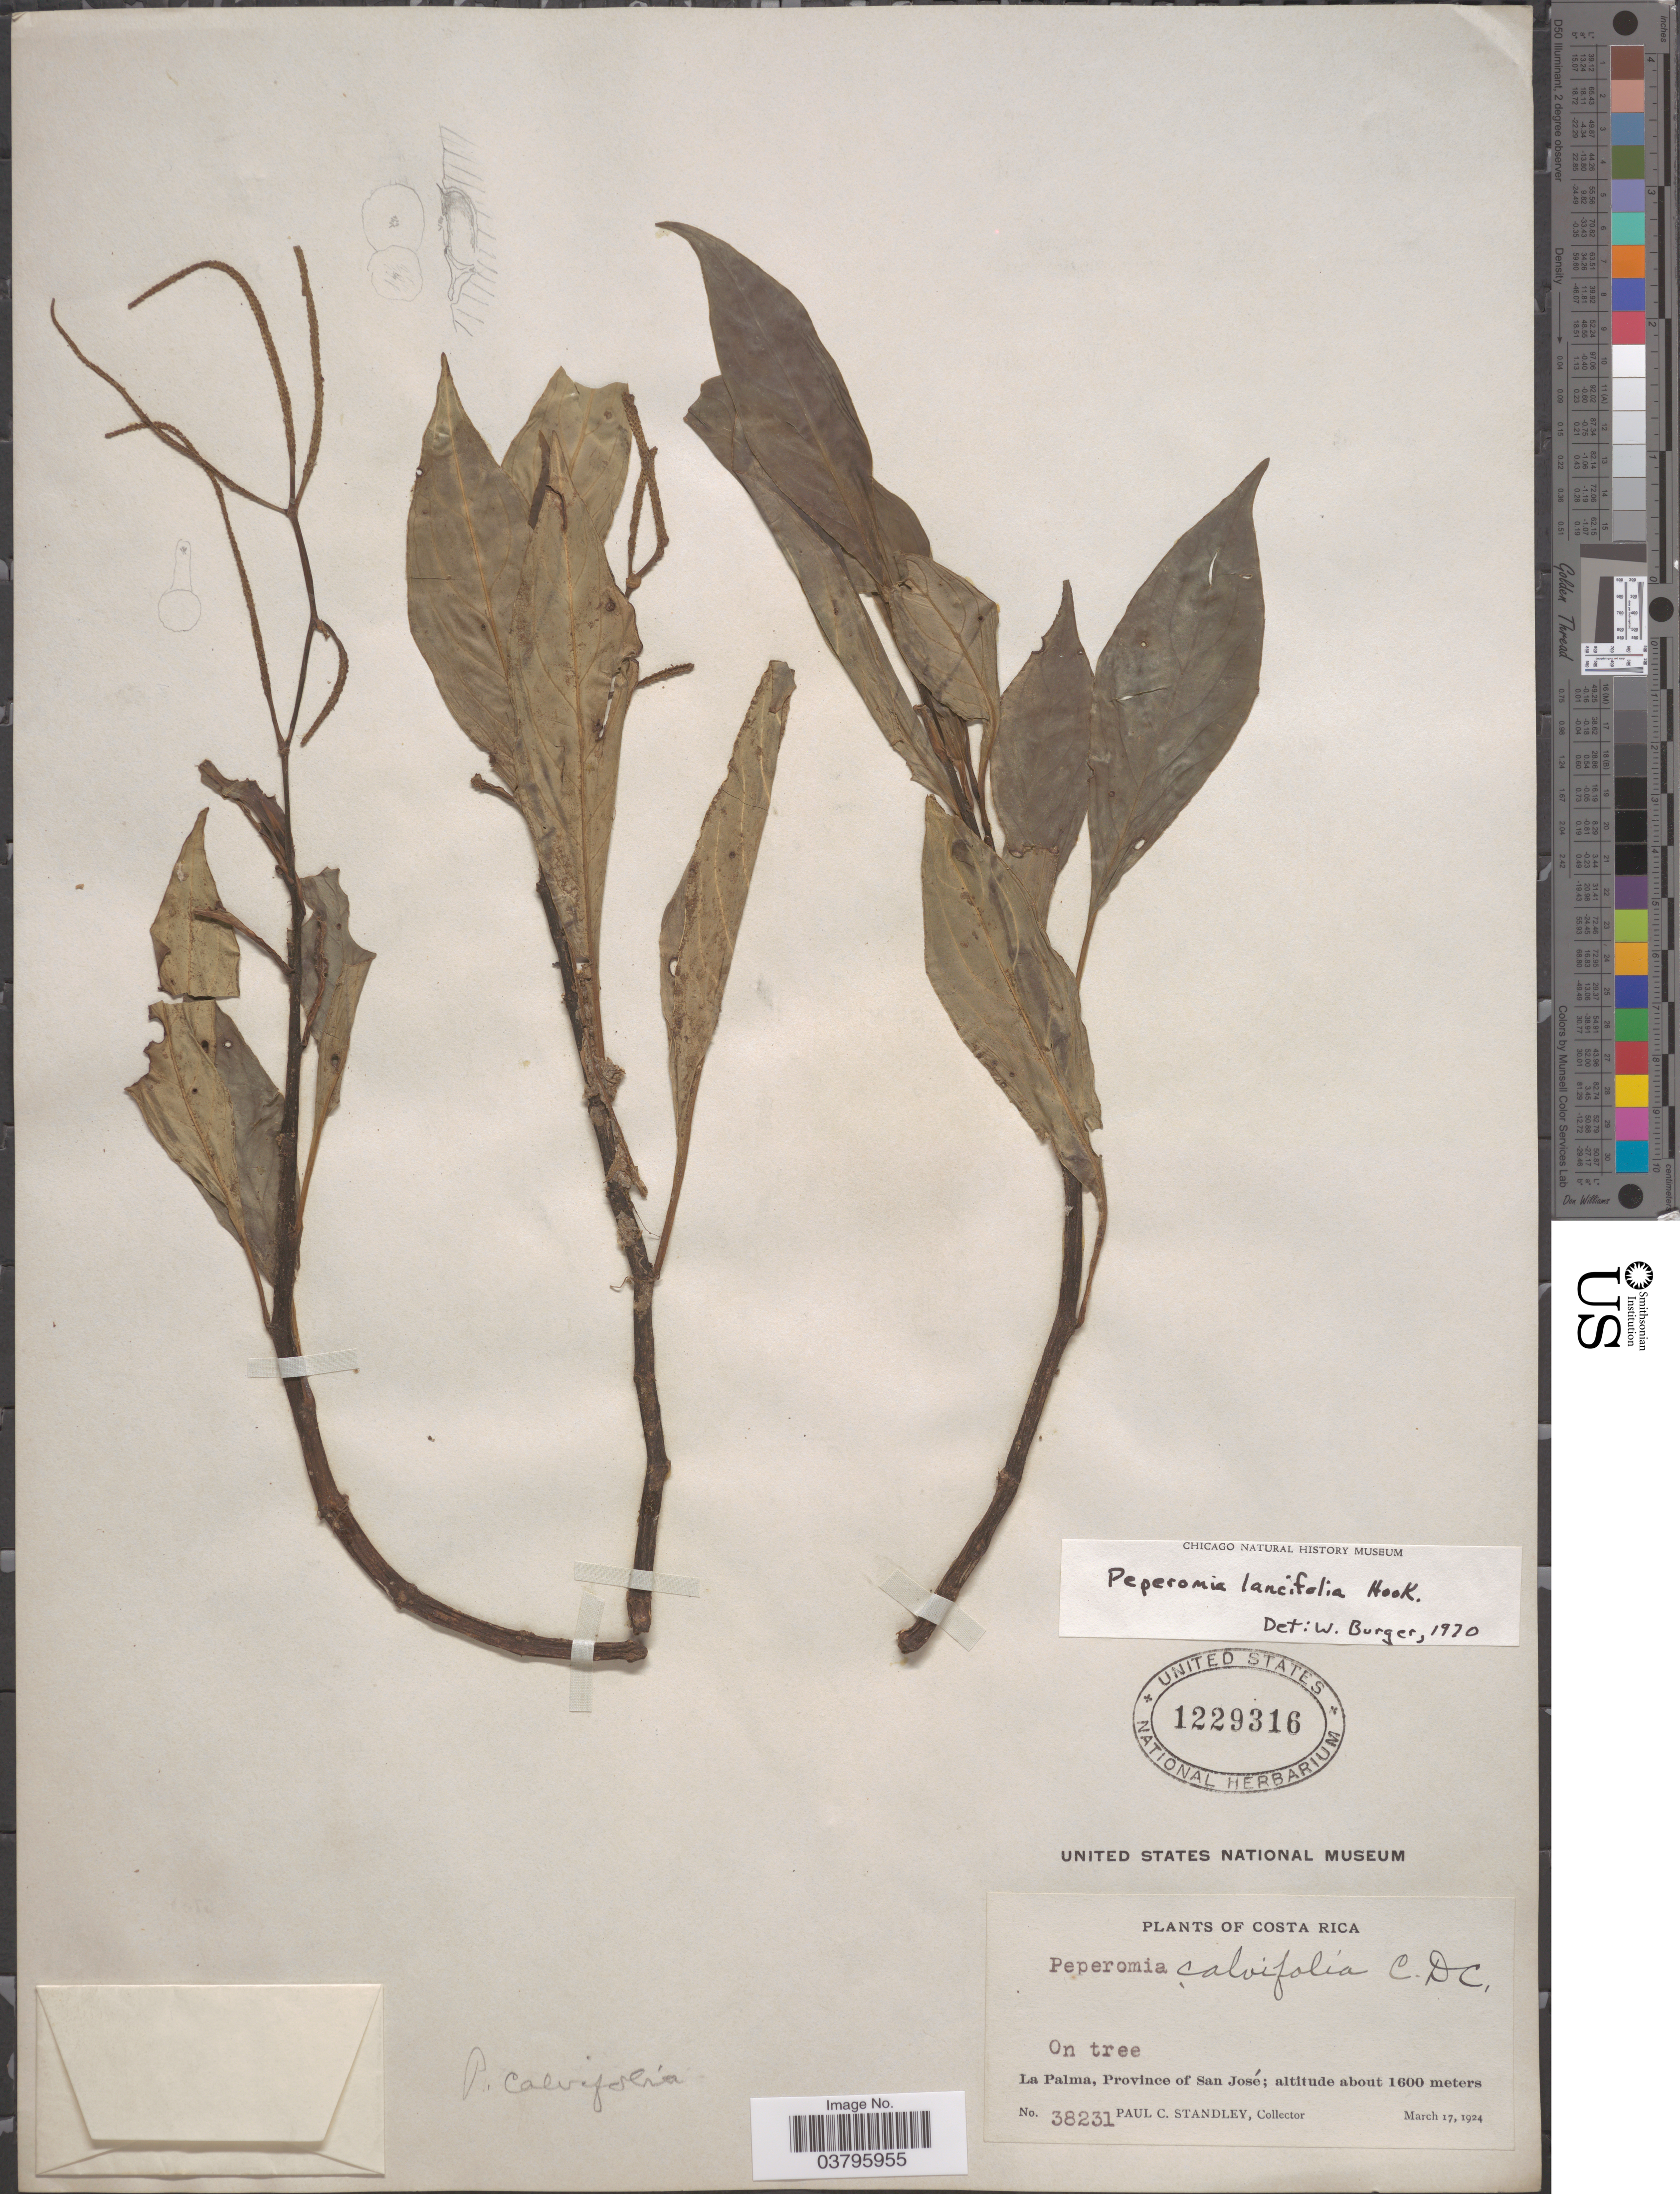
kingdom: Plantae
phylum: Tracheophyta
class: Magnoliopsida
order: Piperales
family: Piperaceae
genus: Peperomia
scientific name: Peperomia lancifolia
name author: Hook.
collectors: P. C. Standley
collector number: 38231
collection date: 1924-03-17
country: Costa Rica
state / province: San José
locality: La Palma.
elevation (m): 1600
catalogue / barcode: US 1229316